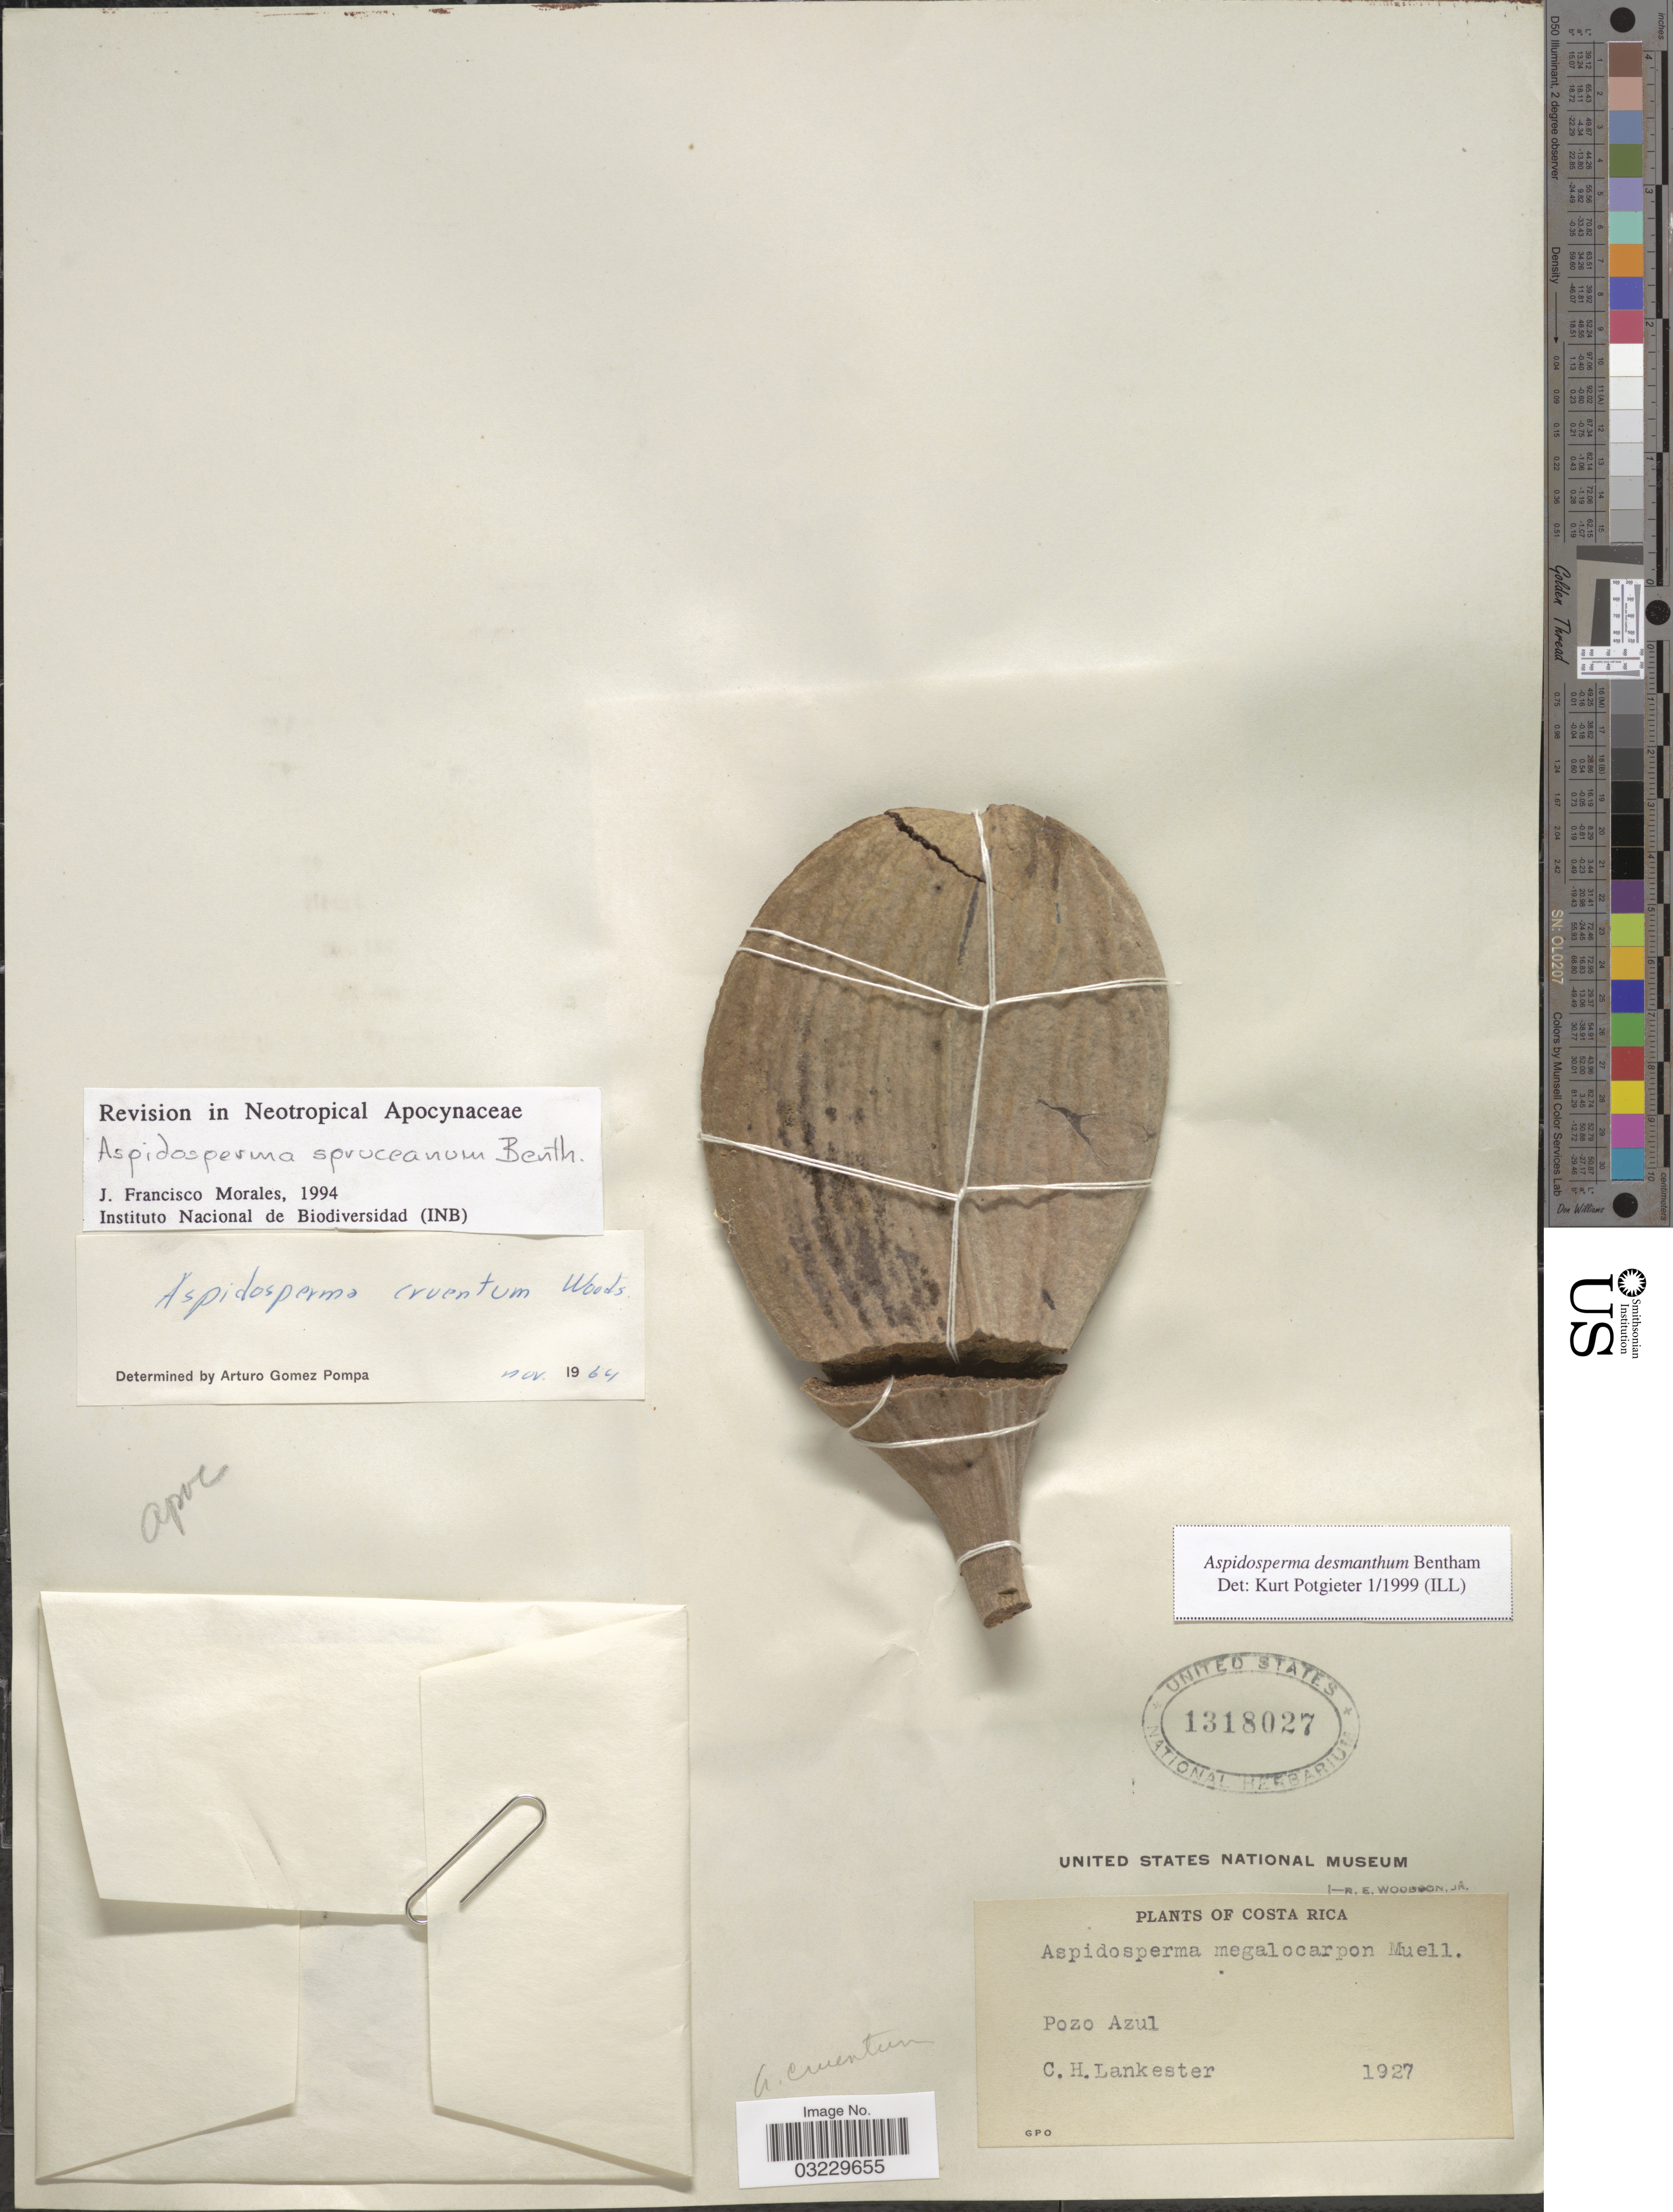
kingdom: Plantae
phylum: Tracheophyta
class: Magnoliopsida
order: Gentianales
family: Apocynaceae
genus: Aspidosperma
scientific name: Aspidosperma desmanthum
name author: Benth. ex Müll. Arg.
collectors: C. H. Lankester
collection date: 1927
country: Costa Rica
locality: Pozo Azul.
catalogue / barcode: US 1318027